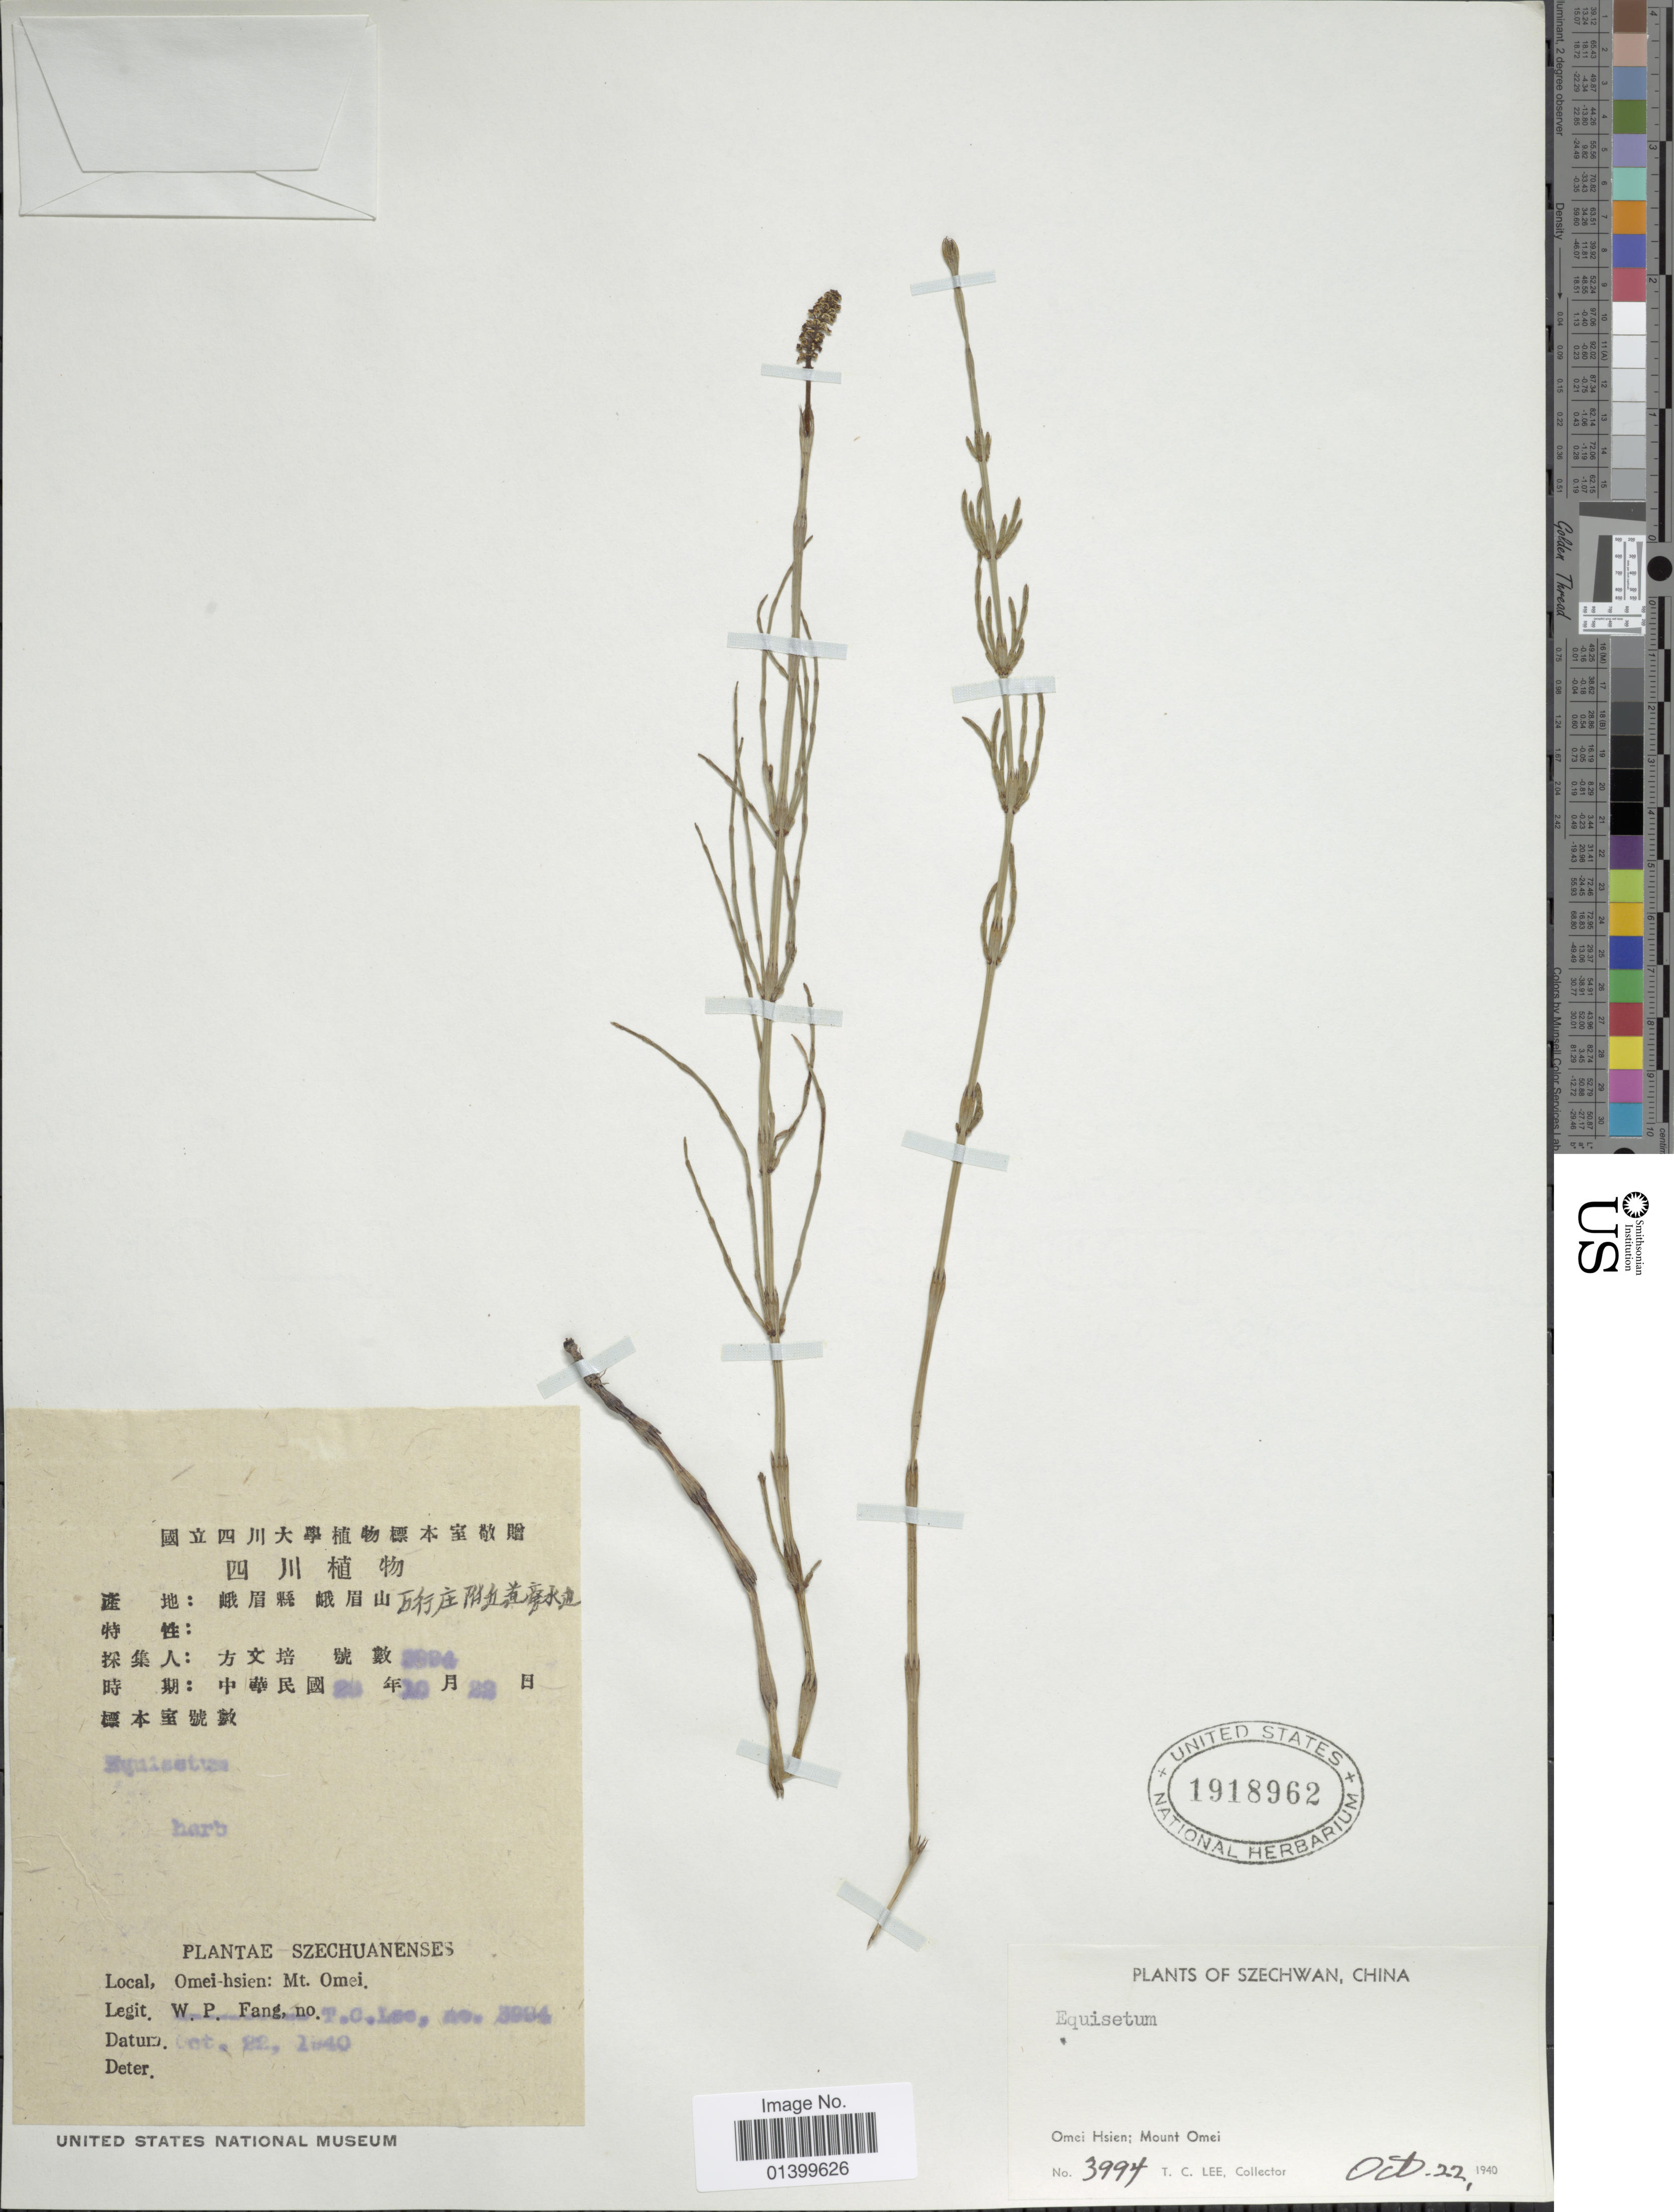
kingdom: Plantae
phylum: Tracheophyta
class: Polypodiopsida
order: Equisetales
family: Equisetaceae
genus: Equisetum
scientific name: Equisetum sp.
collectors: T. Lee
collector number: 3994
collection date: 1940-10-22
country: China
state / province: Sichuan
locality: Plants of Szechwan. Omei Hsien: Mount Omei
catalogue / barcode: US 1918962